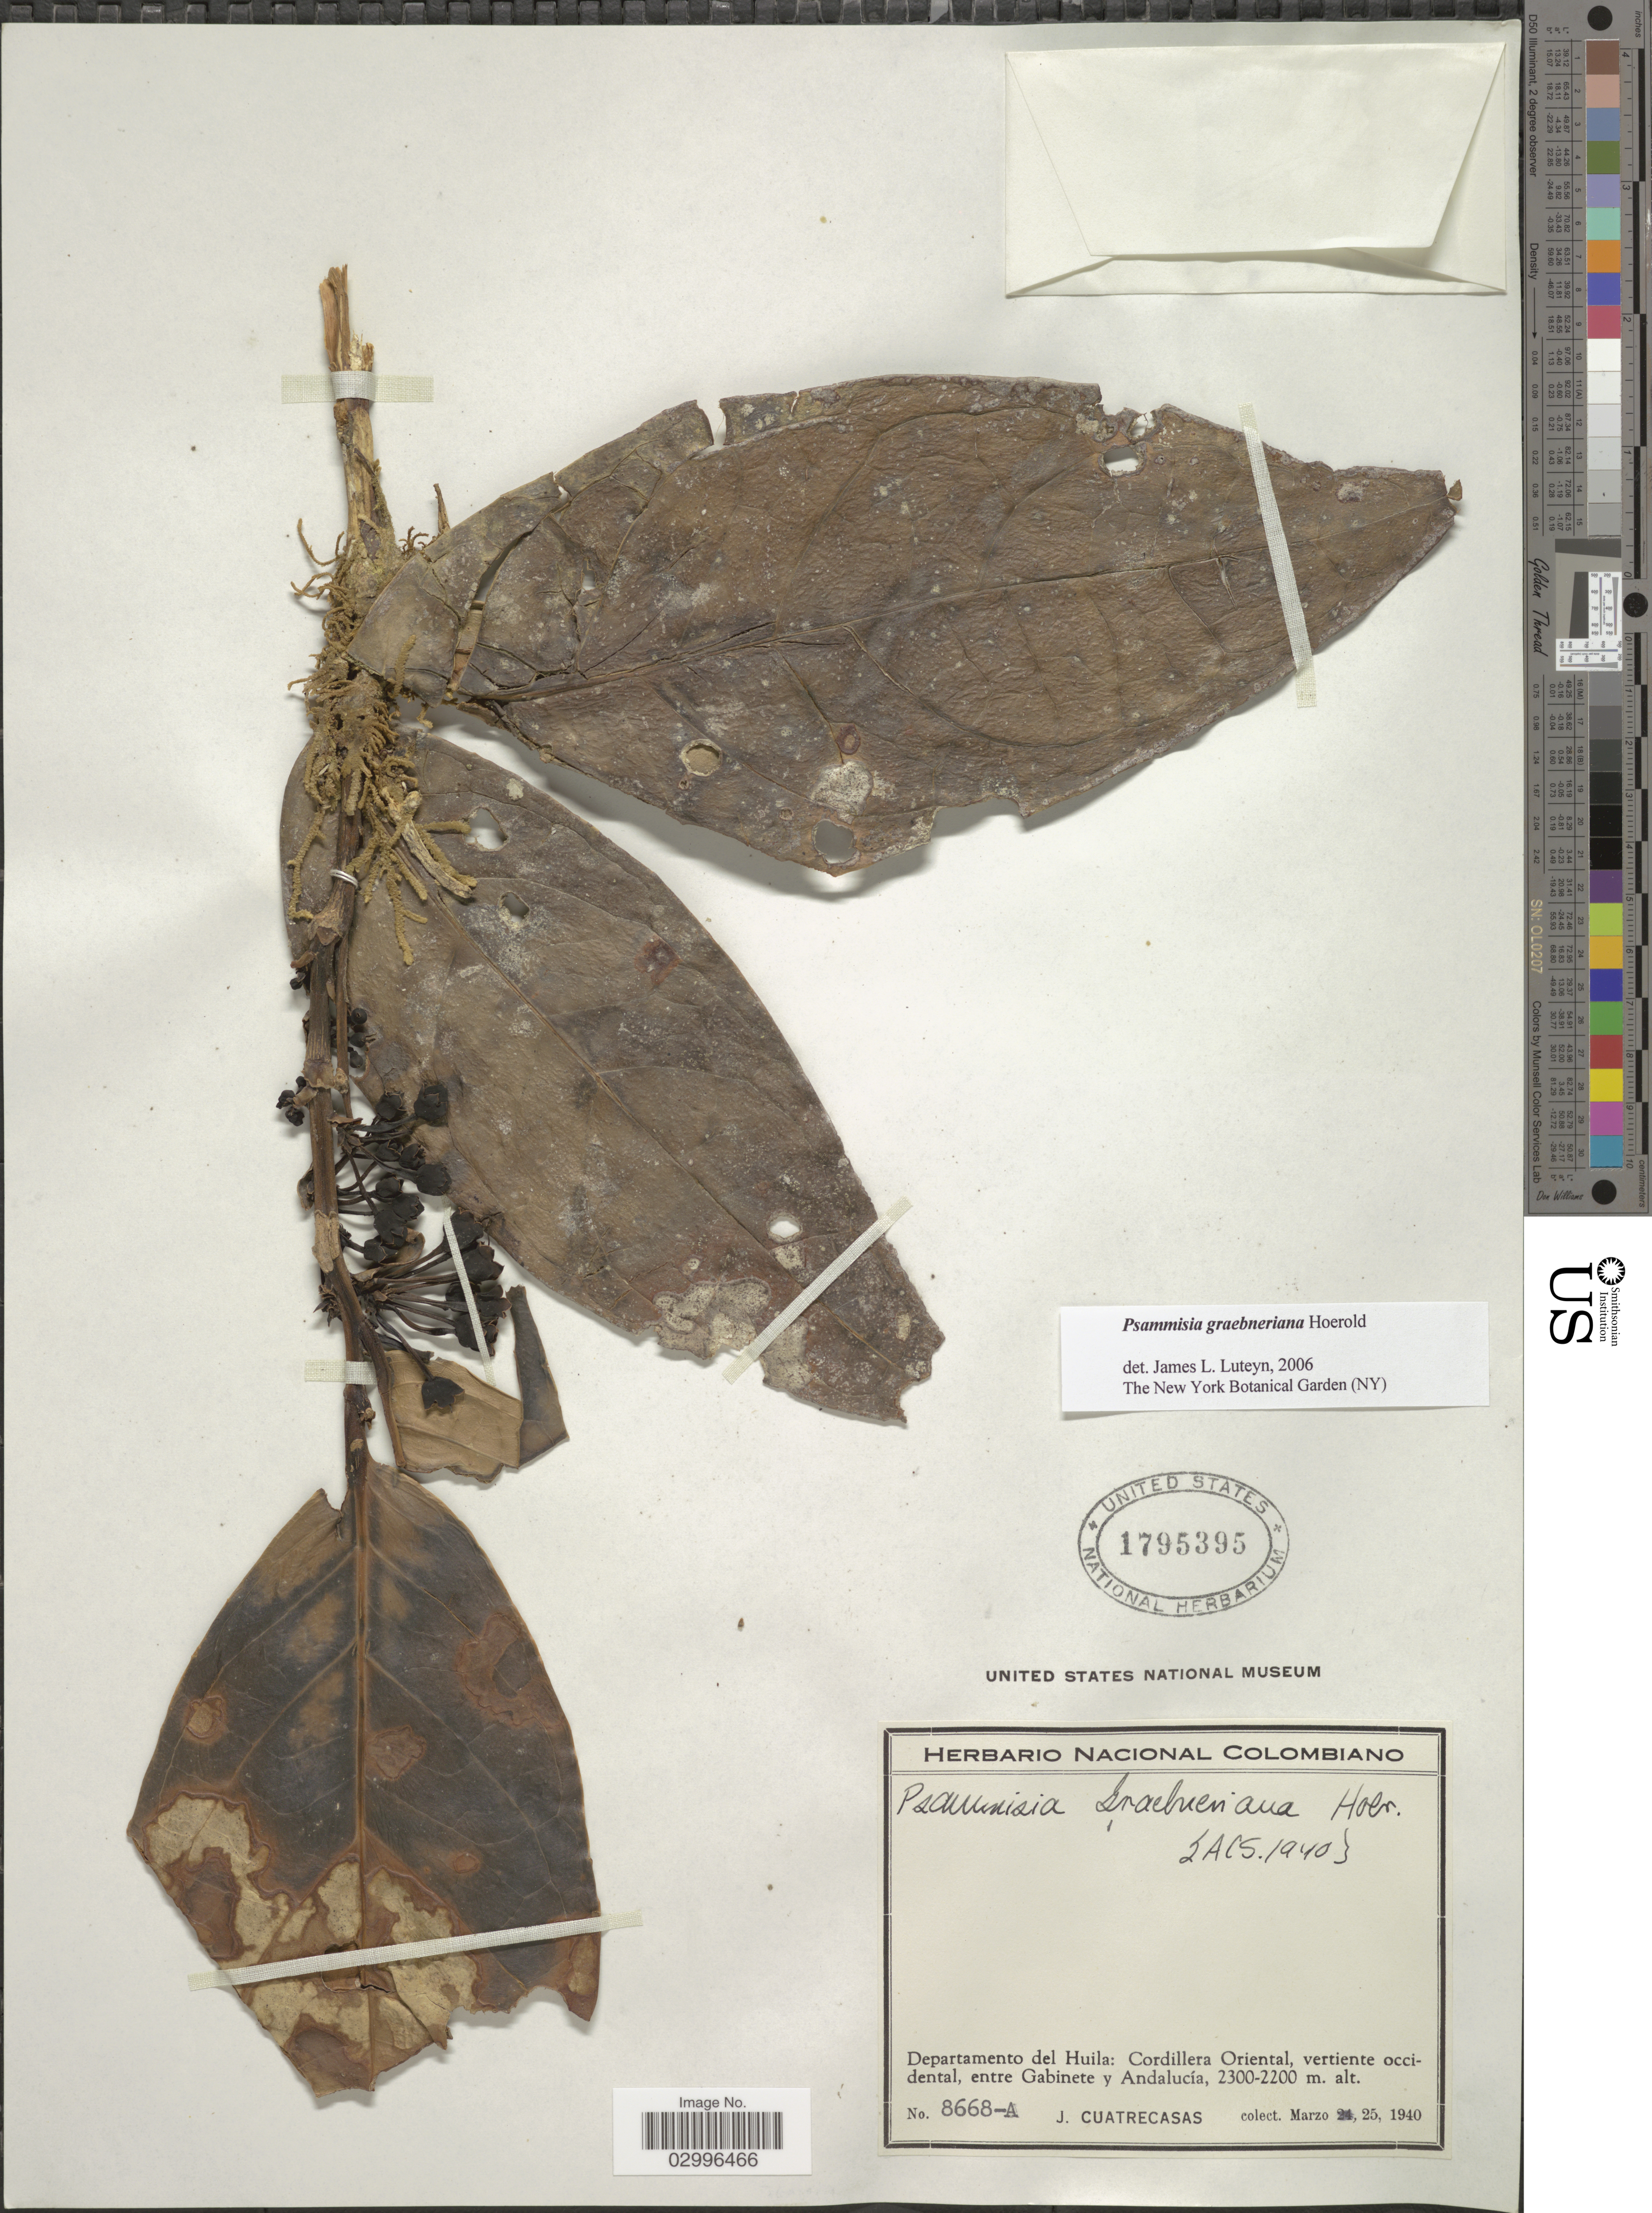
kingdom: Plantae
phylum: Tracheophyta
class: Magnoliopsida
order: Ericales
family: Ericaceae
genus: Psammisia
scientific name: Psammisia graebneriana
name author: Hoerold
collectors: J. Cuatrecasas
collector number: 8668-A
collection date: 1940-03-25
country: Colombia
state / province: Huila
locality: Departamento del Huila: Cordillera Oriental, vertiente occidental, entre Gabinete y Andalucía.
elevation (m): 2200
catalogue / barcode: US 1795395